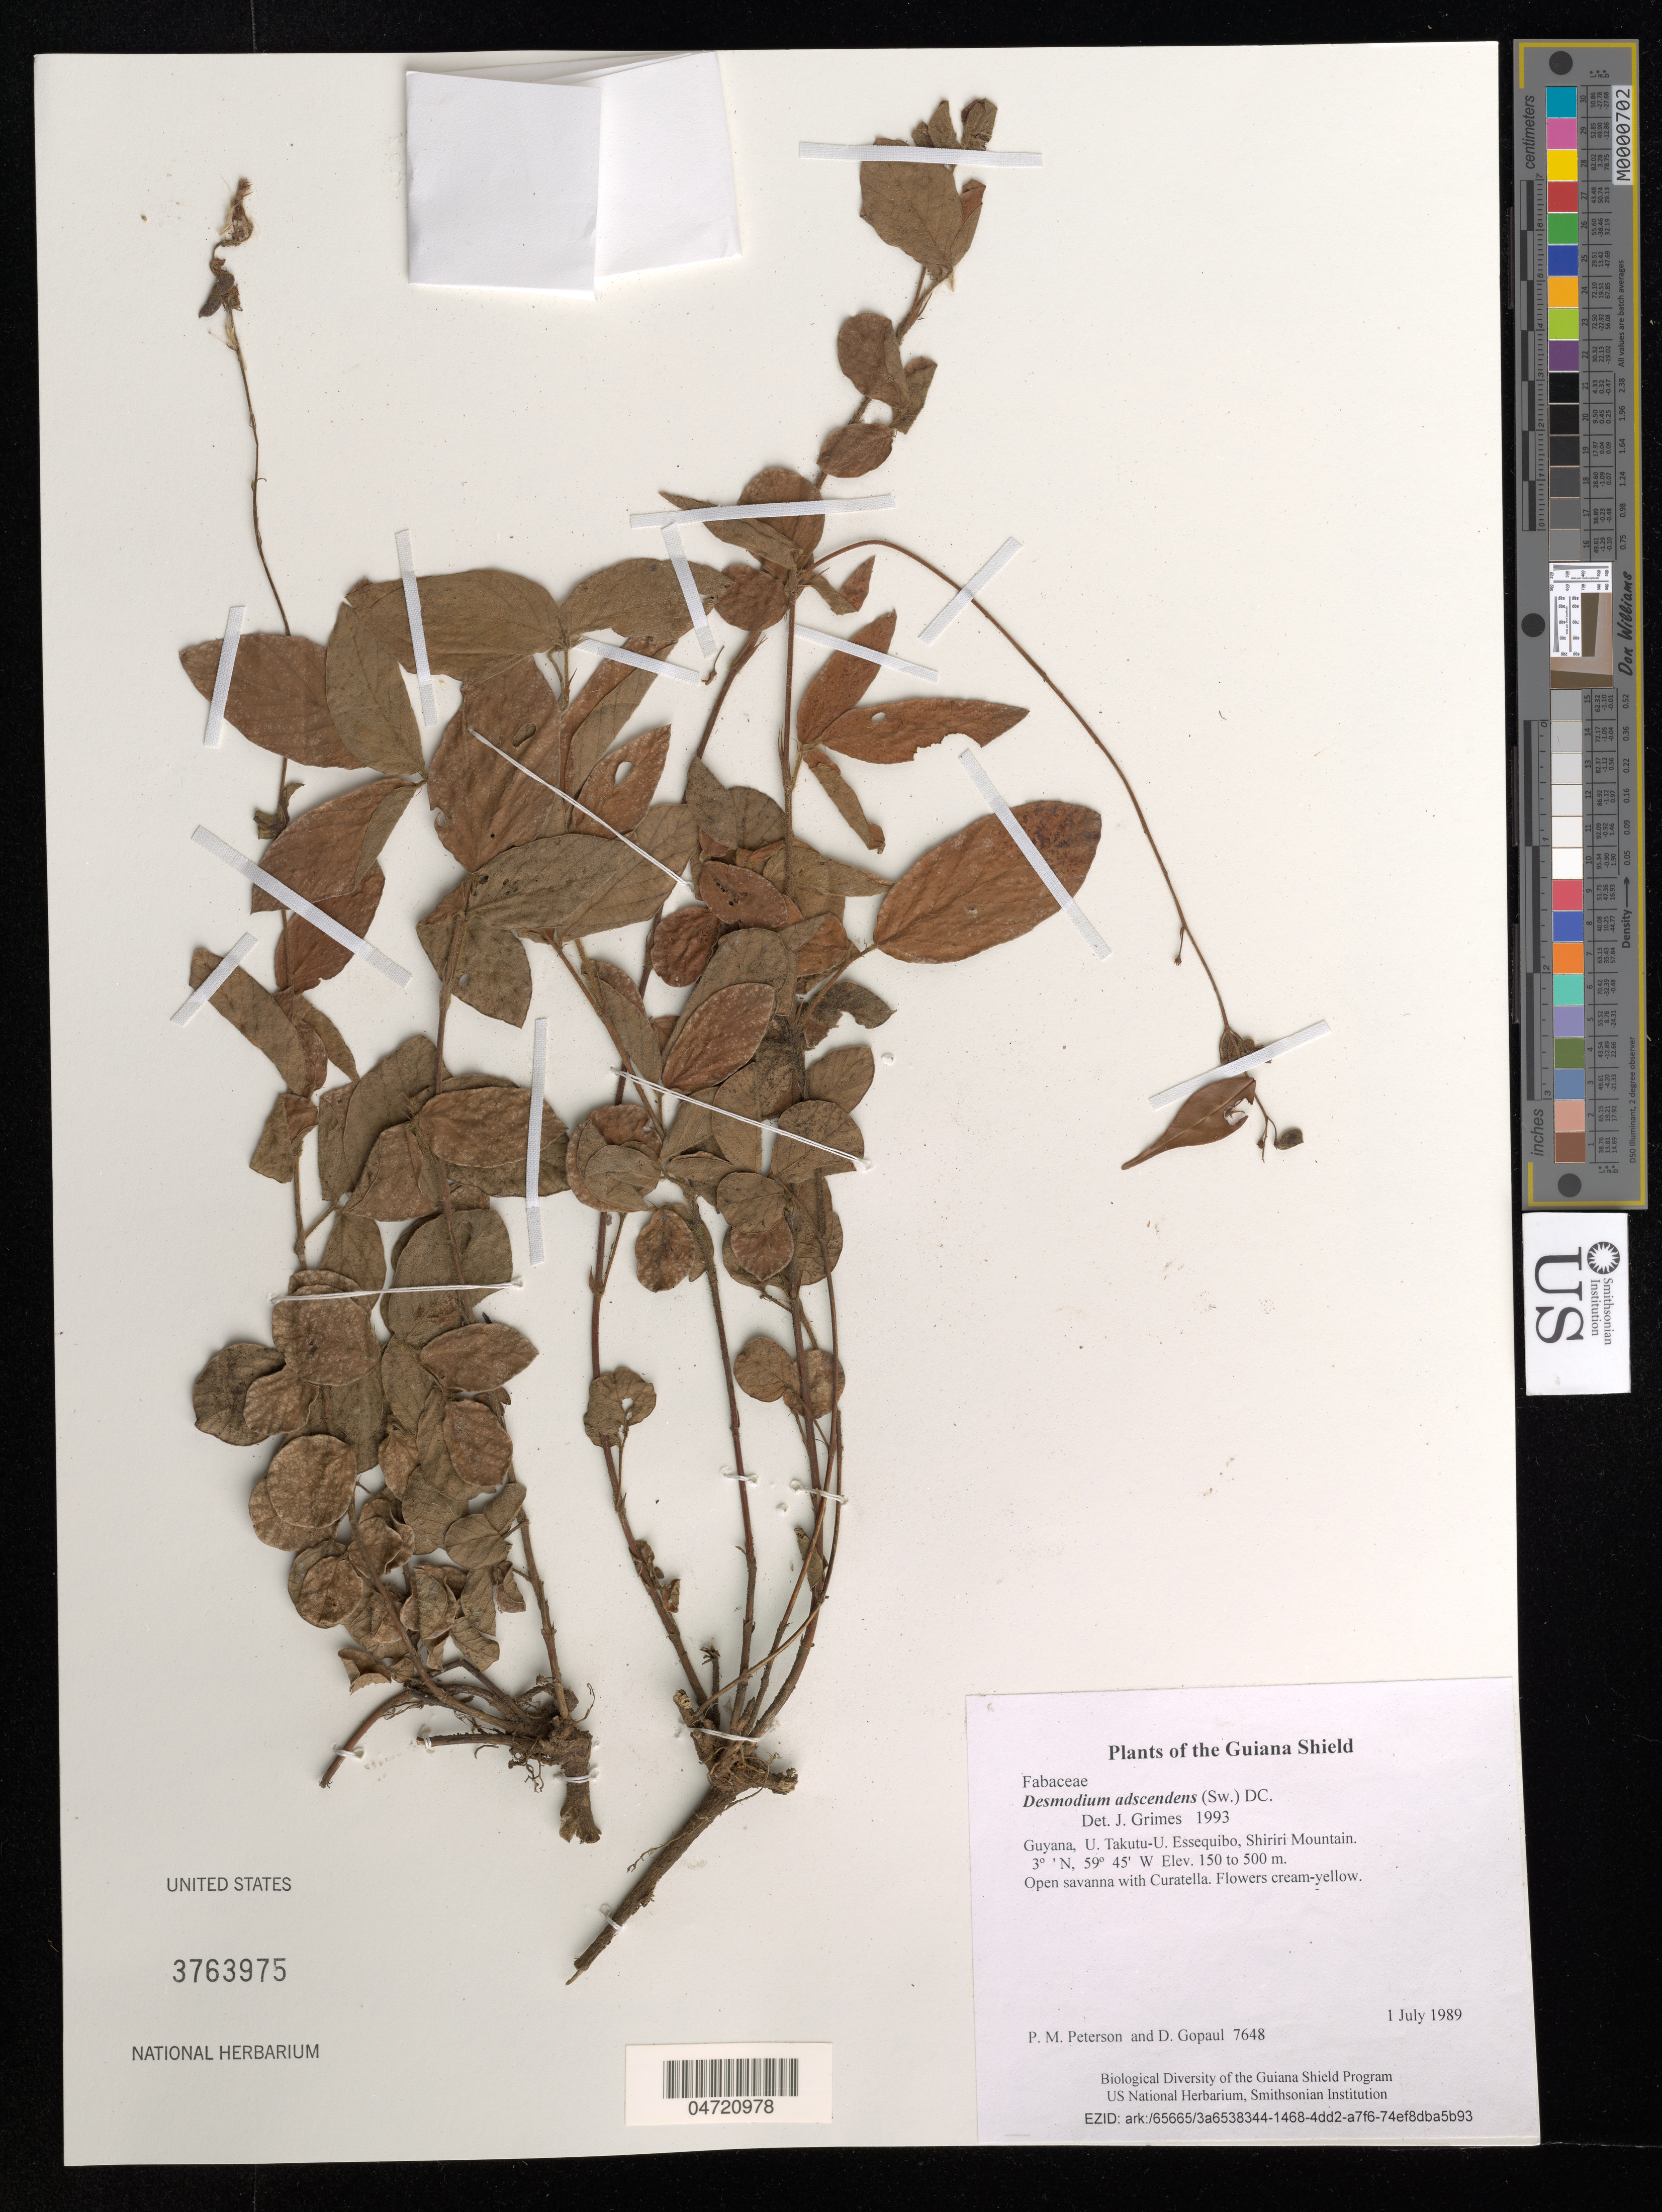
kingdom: Plantae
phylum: Tracheophyta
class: Magnoliopsida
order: Fabales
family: Fabaceae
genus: Desmodium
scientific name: Desmodium adscendens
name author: (Sw.) DC.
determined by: Grimes, J.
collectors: P. M. Peterson & D. Gopaul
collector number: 7648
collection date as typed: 1 July 1989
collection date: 1989-07-01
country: Guyana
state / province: U. Takutu-U. Essequibo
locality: Shiriri Mountain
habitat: Open savanna with Curatella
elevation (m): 150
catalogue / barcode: US 3763975